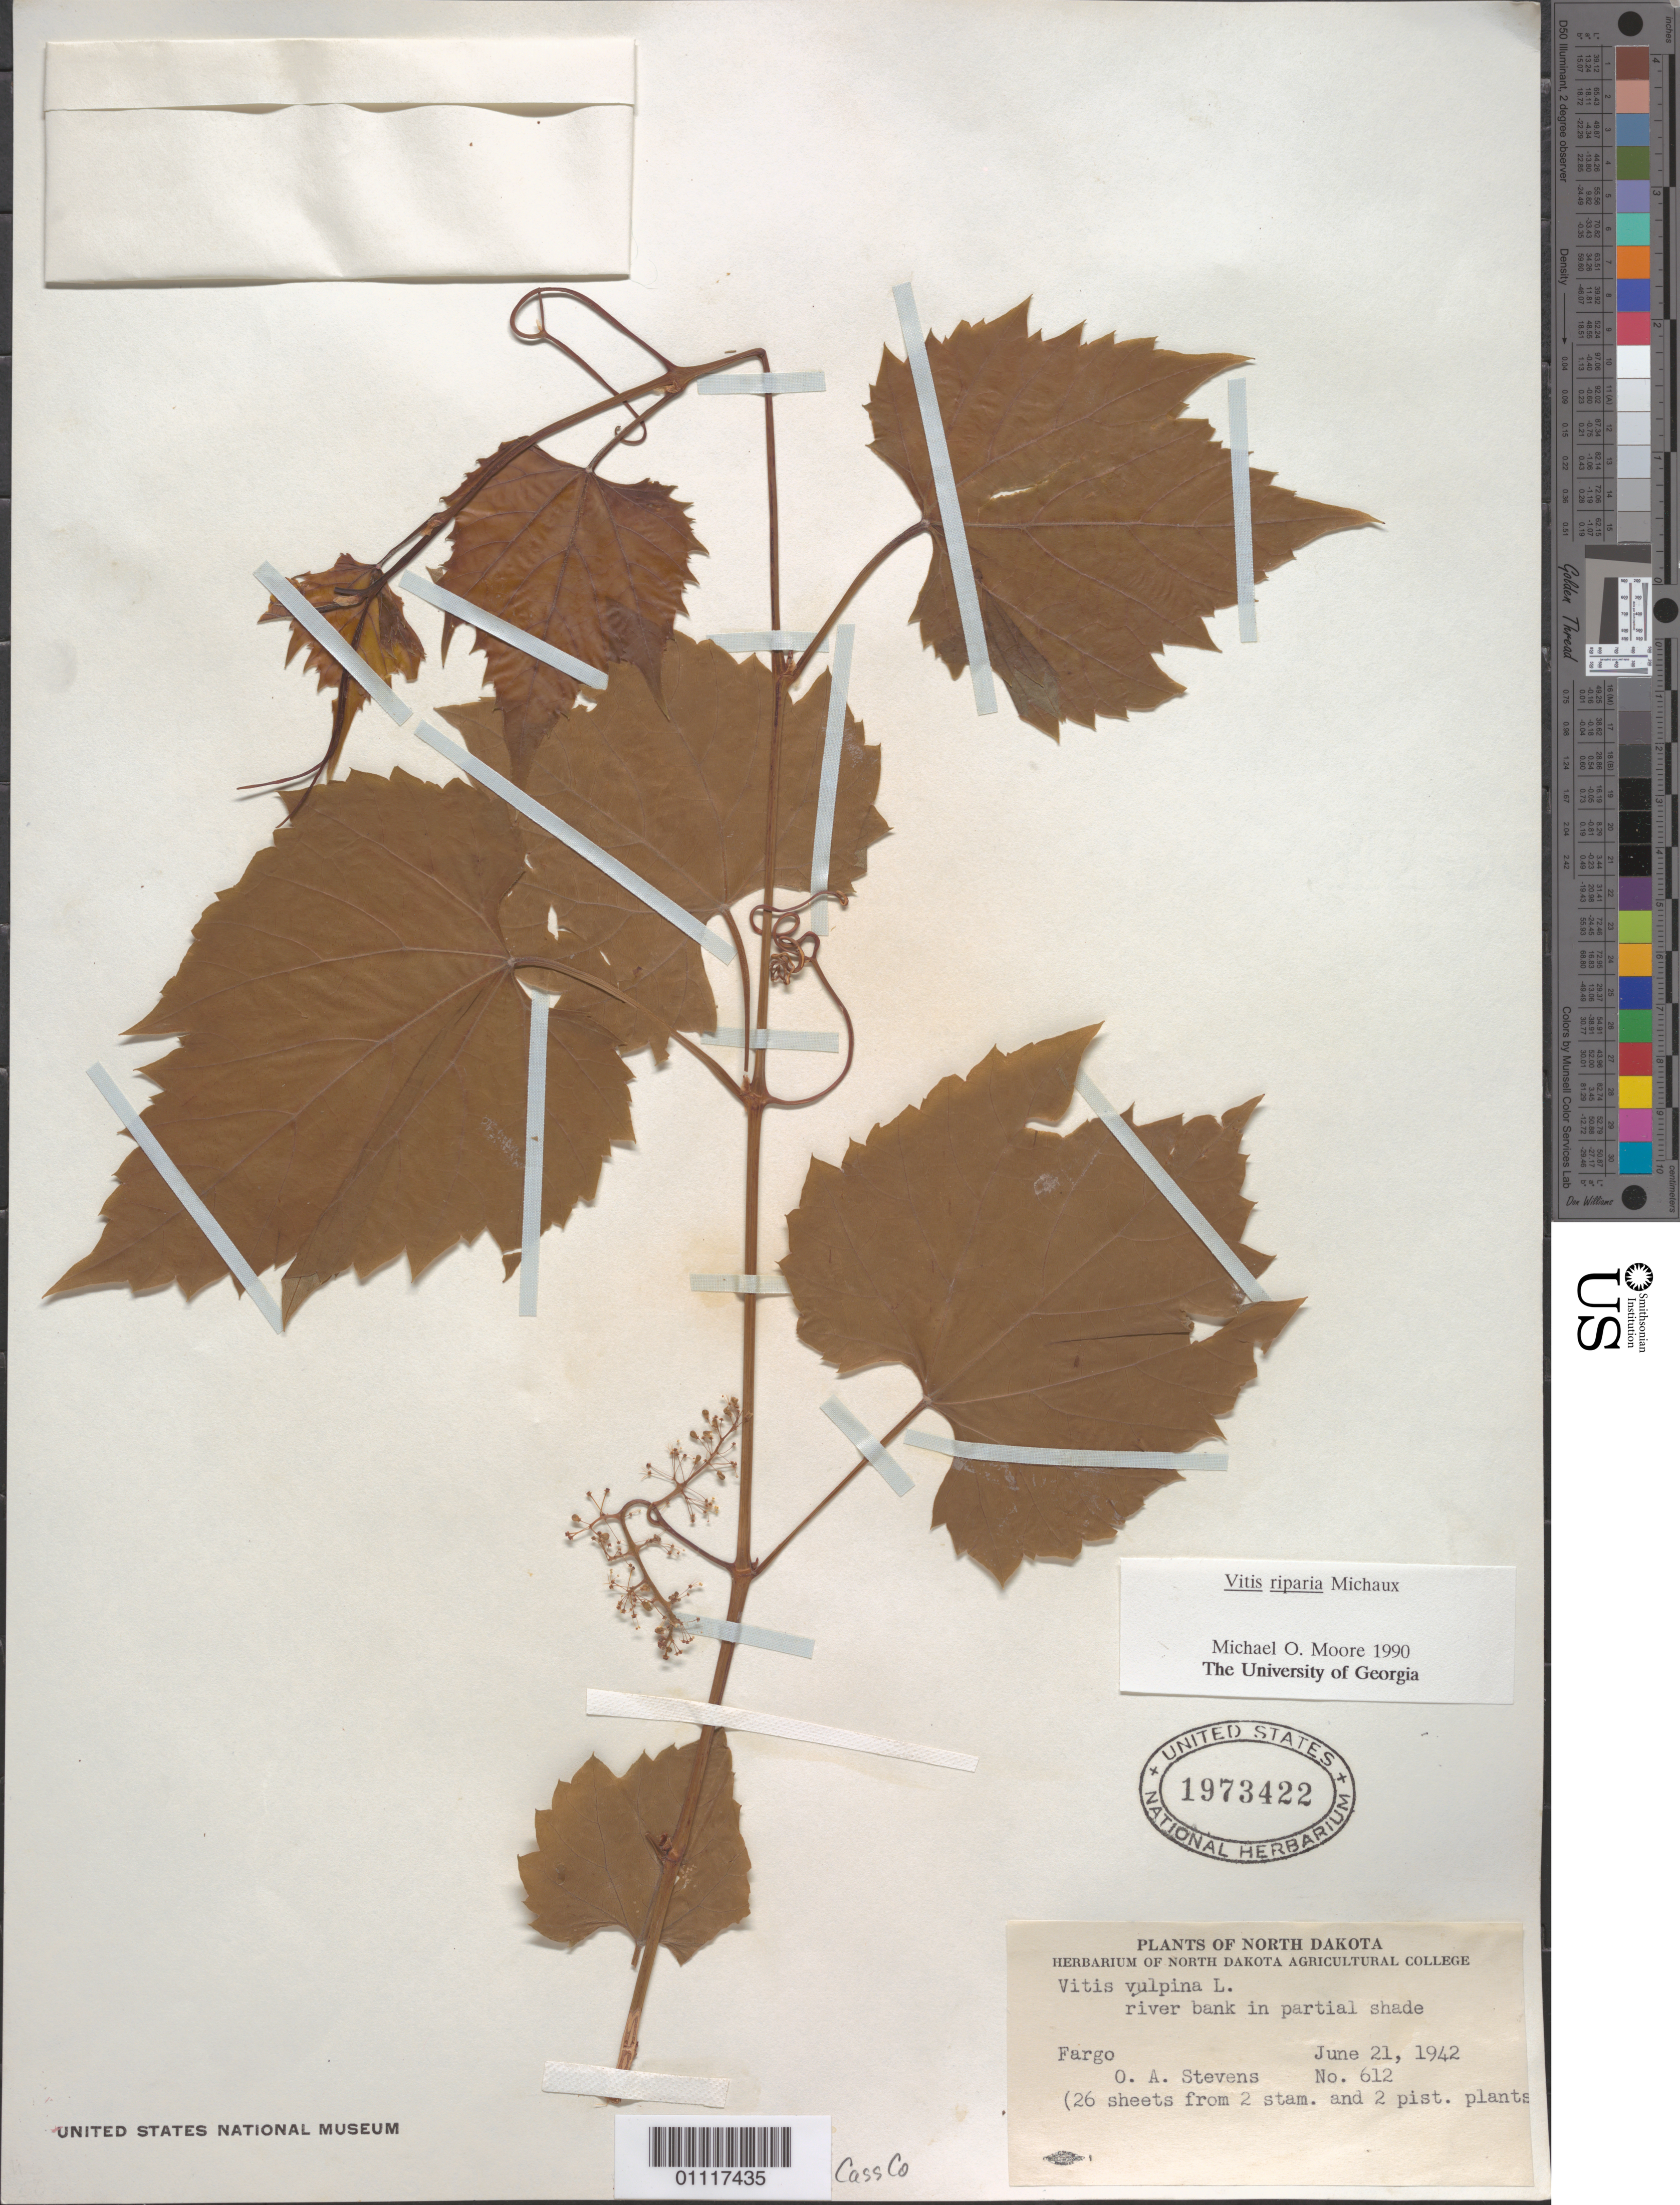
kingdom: Plantae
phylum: Tracheophyta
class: Magnoliopsida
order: Vitales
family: Vitaceae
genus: Vitis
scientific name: Vitis riparia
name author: Michx.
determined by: Moore, M. O.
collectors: O. A. Stevens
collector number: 612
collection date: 1942-06-21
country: United States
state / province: North Dakota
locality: Fargo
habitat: river bank in partial shade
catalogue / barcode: US 1973422